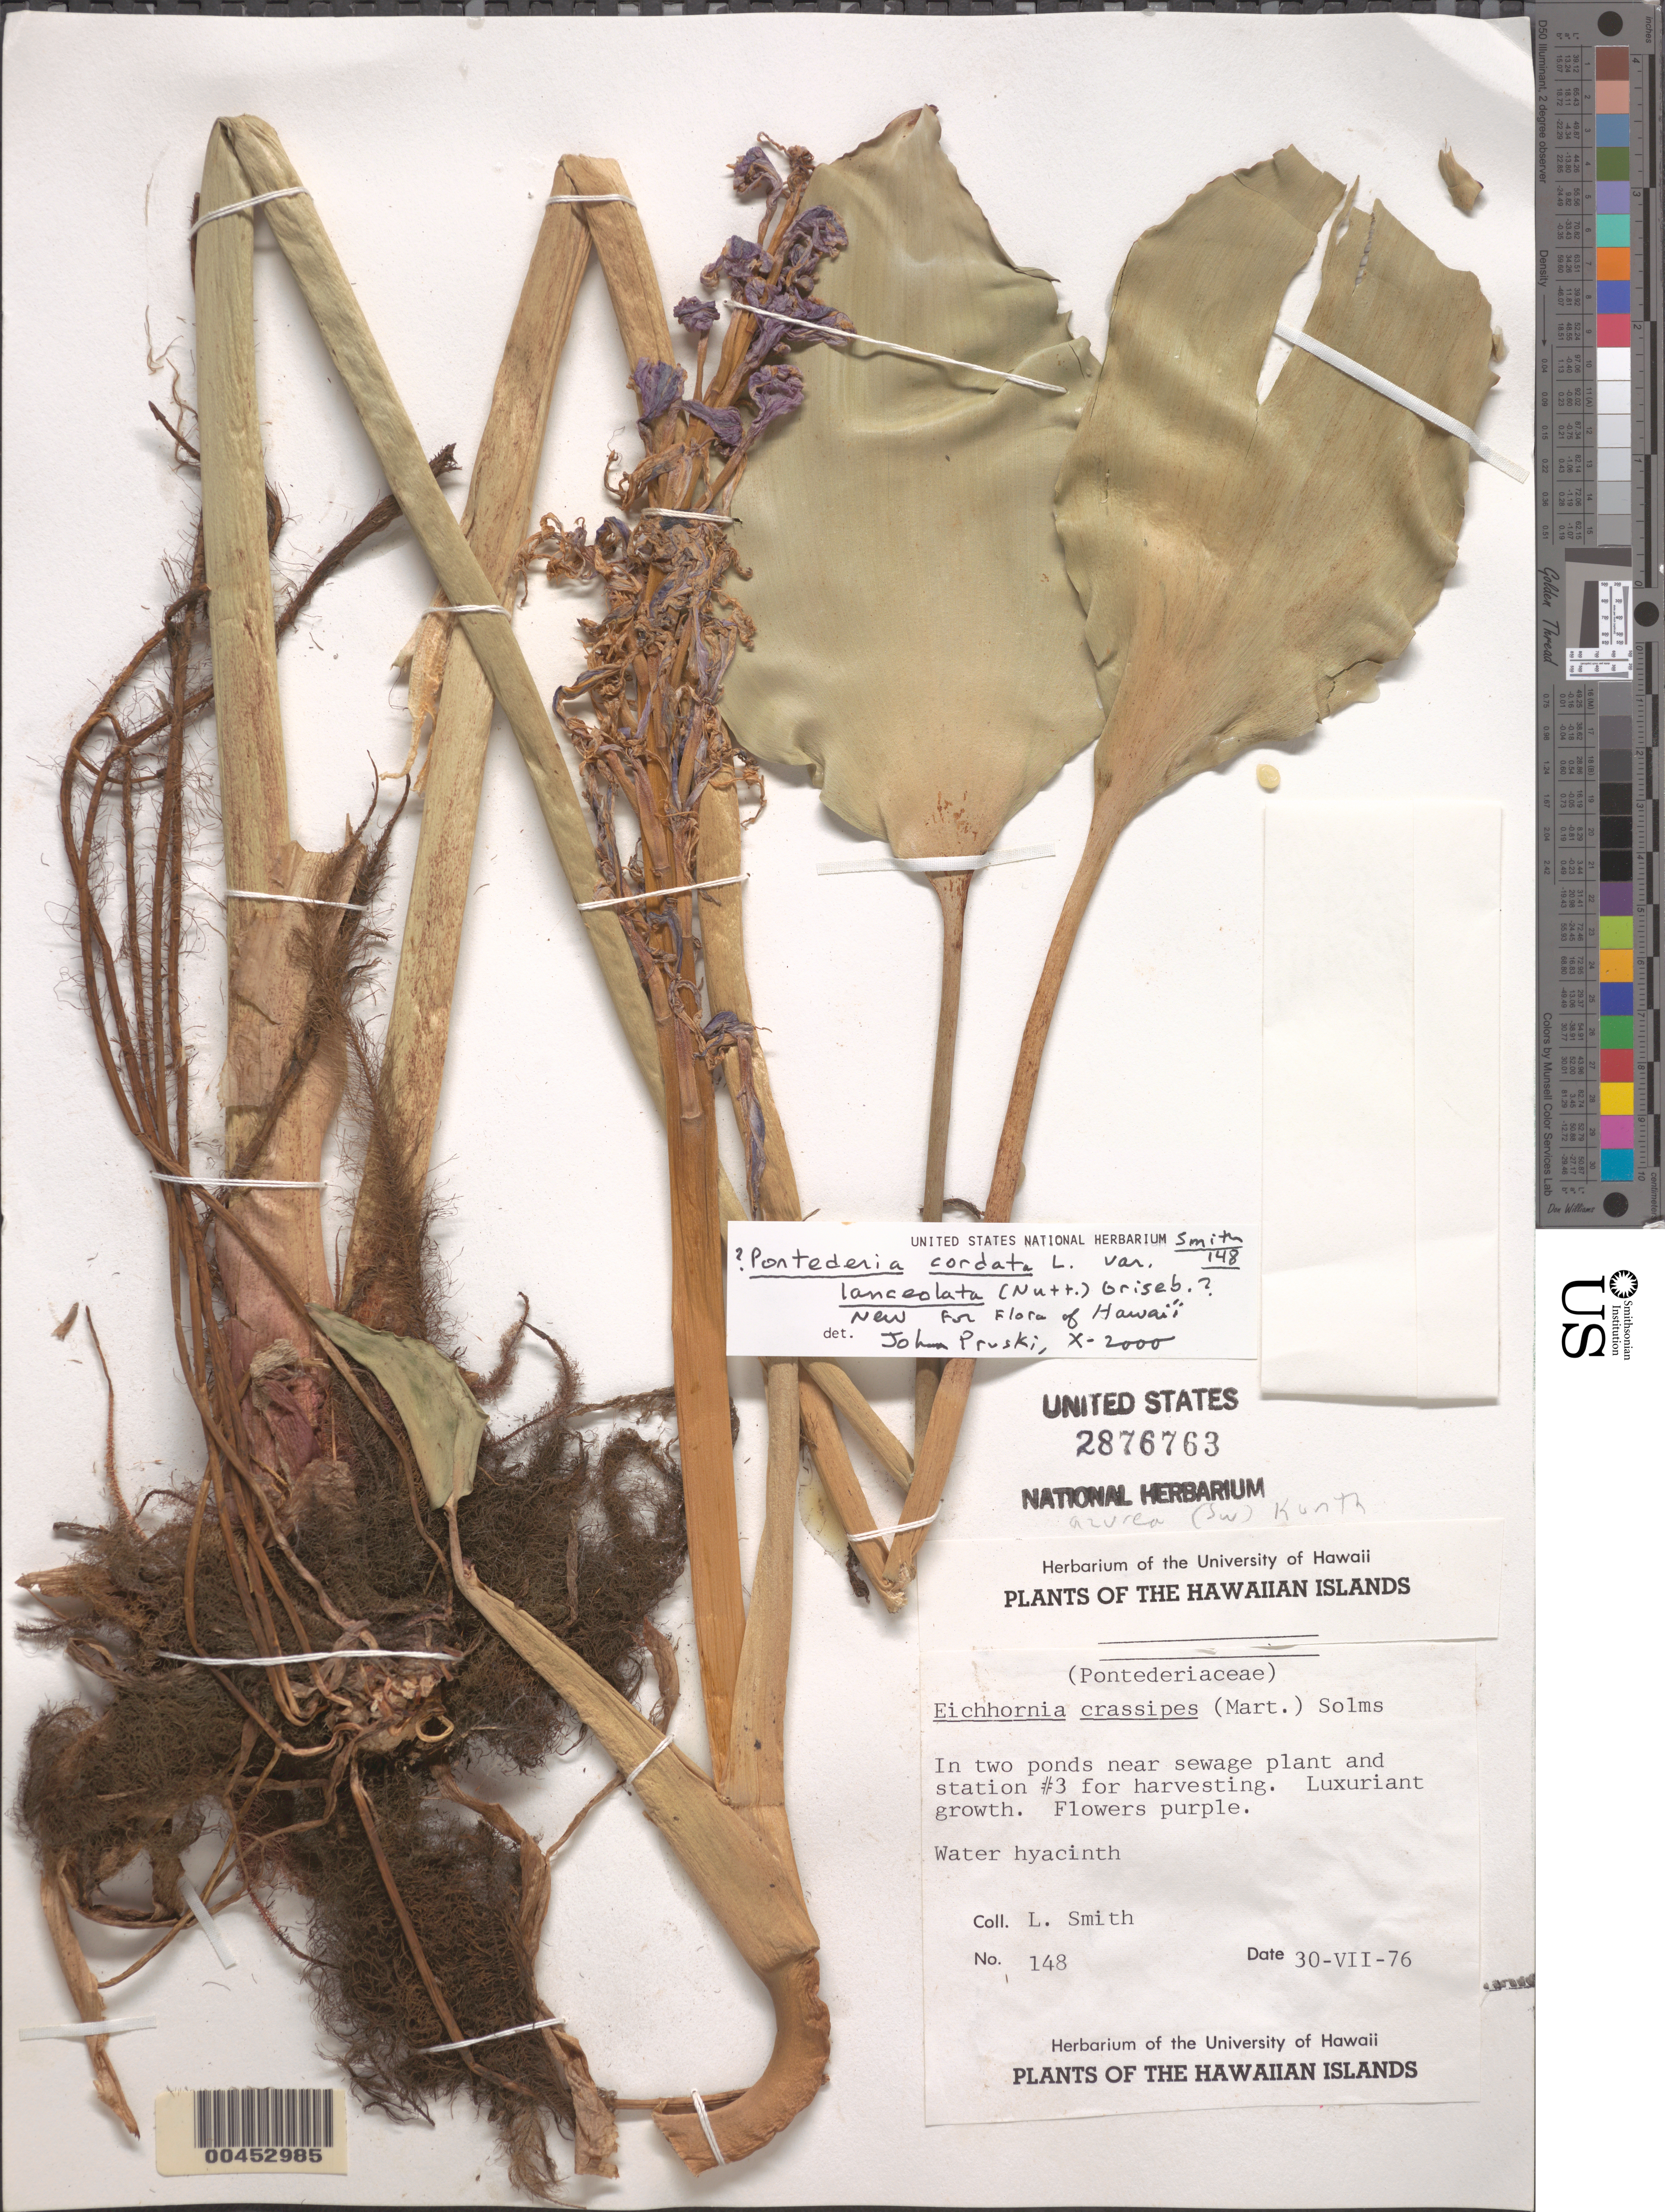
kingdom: Plantae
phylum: Tracheophyta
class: Liliopsida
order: Commelinales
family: Pontederiaceae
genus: Eichhornia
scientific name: Eichhornia crassipes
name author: (Mart.) Solms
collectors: L. Smith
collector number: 148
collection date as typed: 30 Jul 1976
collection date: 1976-07-30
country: United States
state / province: Hawaii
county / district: Hawaii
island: Hawaii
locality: University of Hawaii, in two ponds near sewage plant & station #3 (Herbarium of the University of Hawaii)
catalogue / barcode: US 2876763